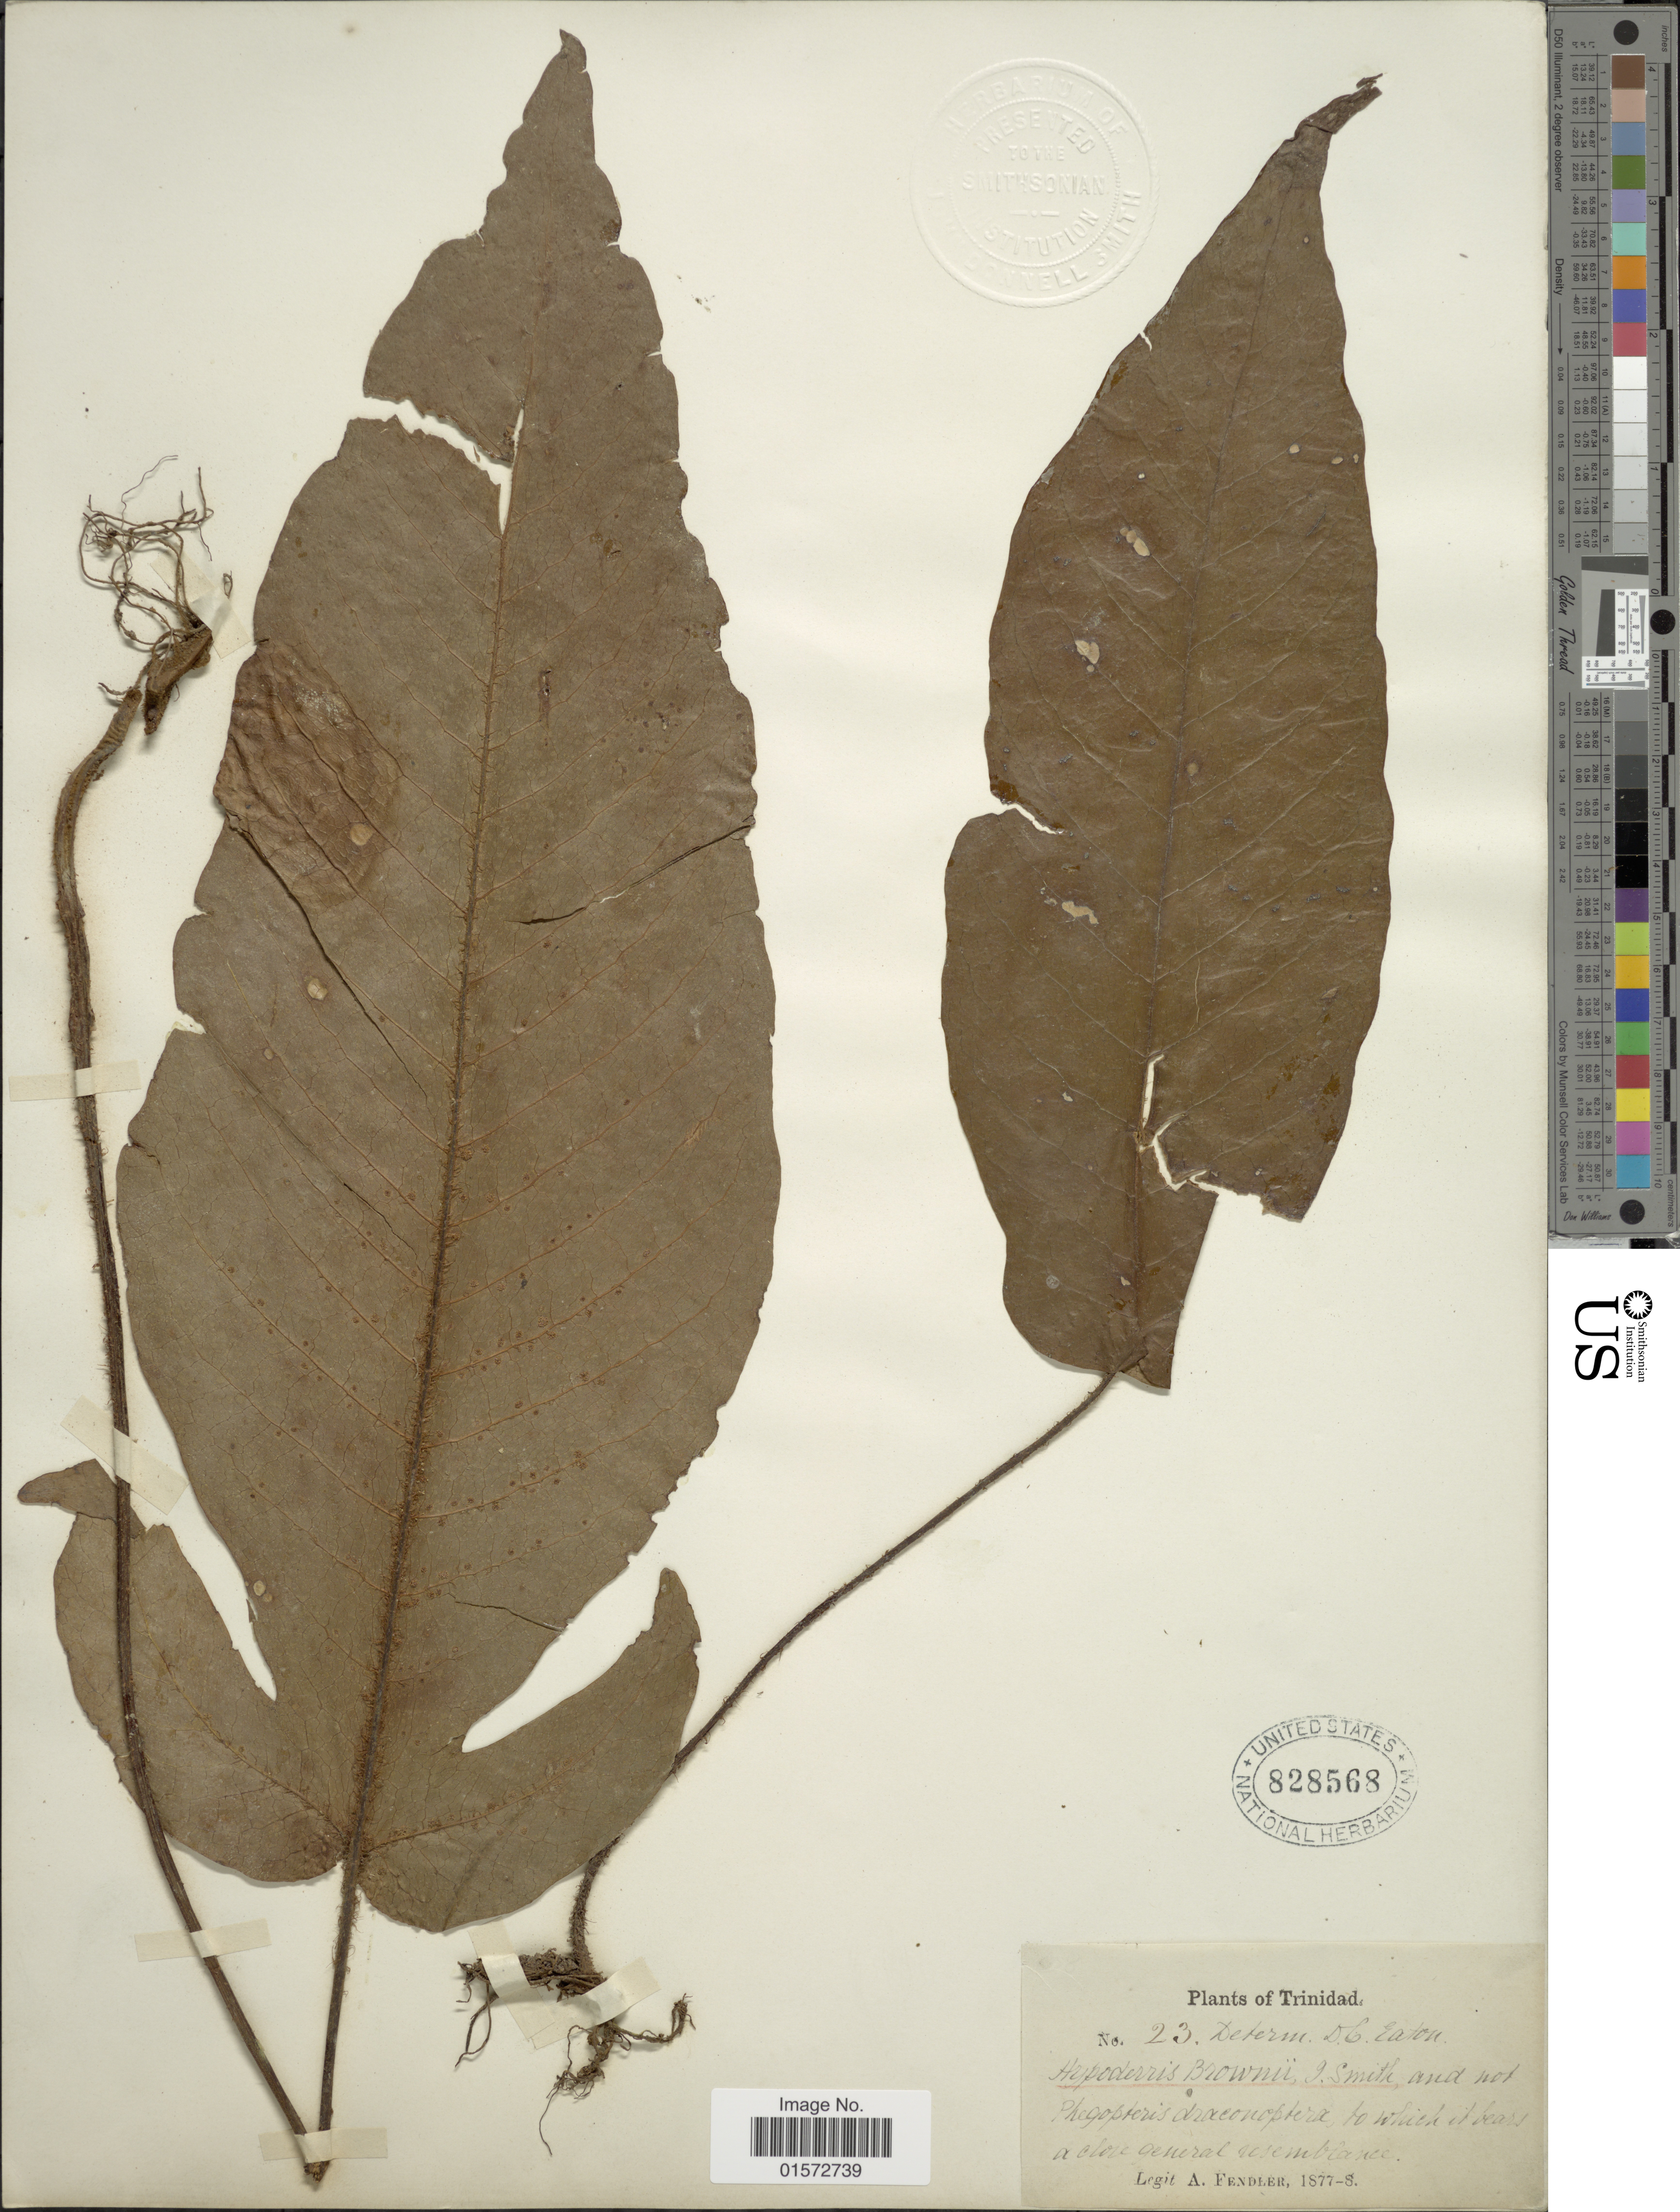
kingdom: Plantae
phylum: Tracheophyta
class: Polypodiopsida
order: Polypodiales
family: Tectariaceae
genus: Hypoderris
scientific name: Hypoderris brownii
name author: J. Sm.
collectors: A. Fendler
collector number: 23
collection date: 1877/1888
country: Trinidad and Tobago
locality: Trinidad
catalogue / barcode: US 828568